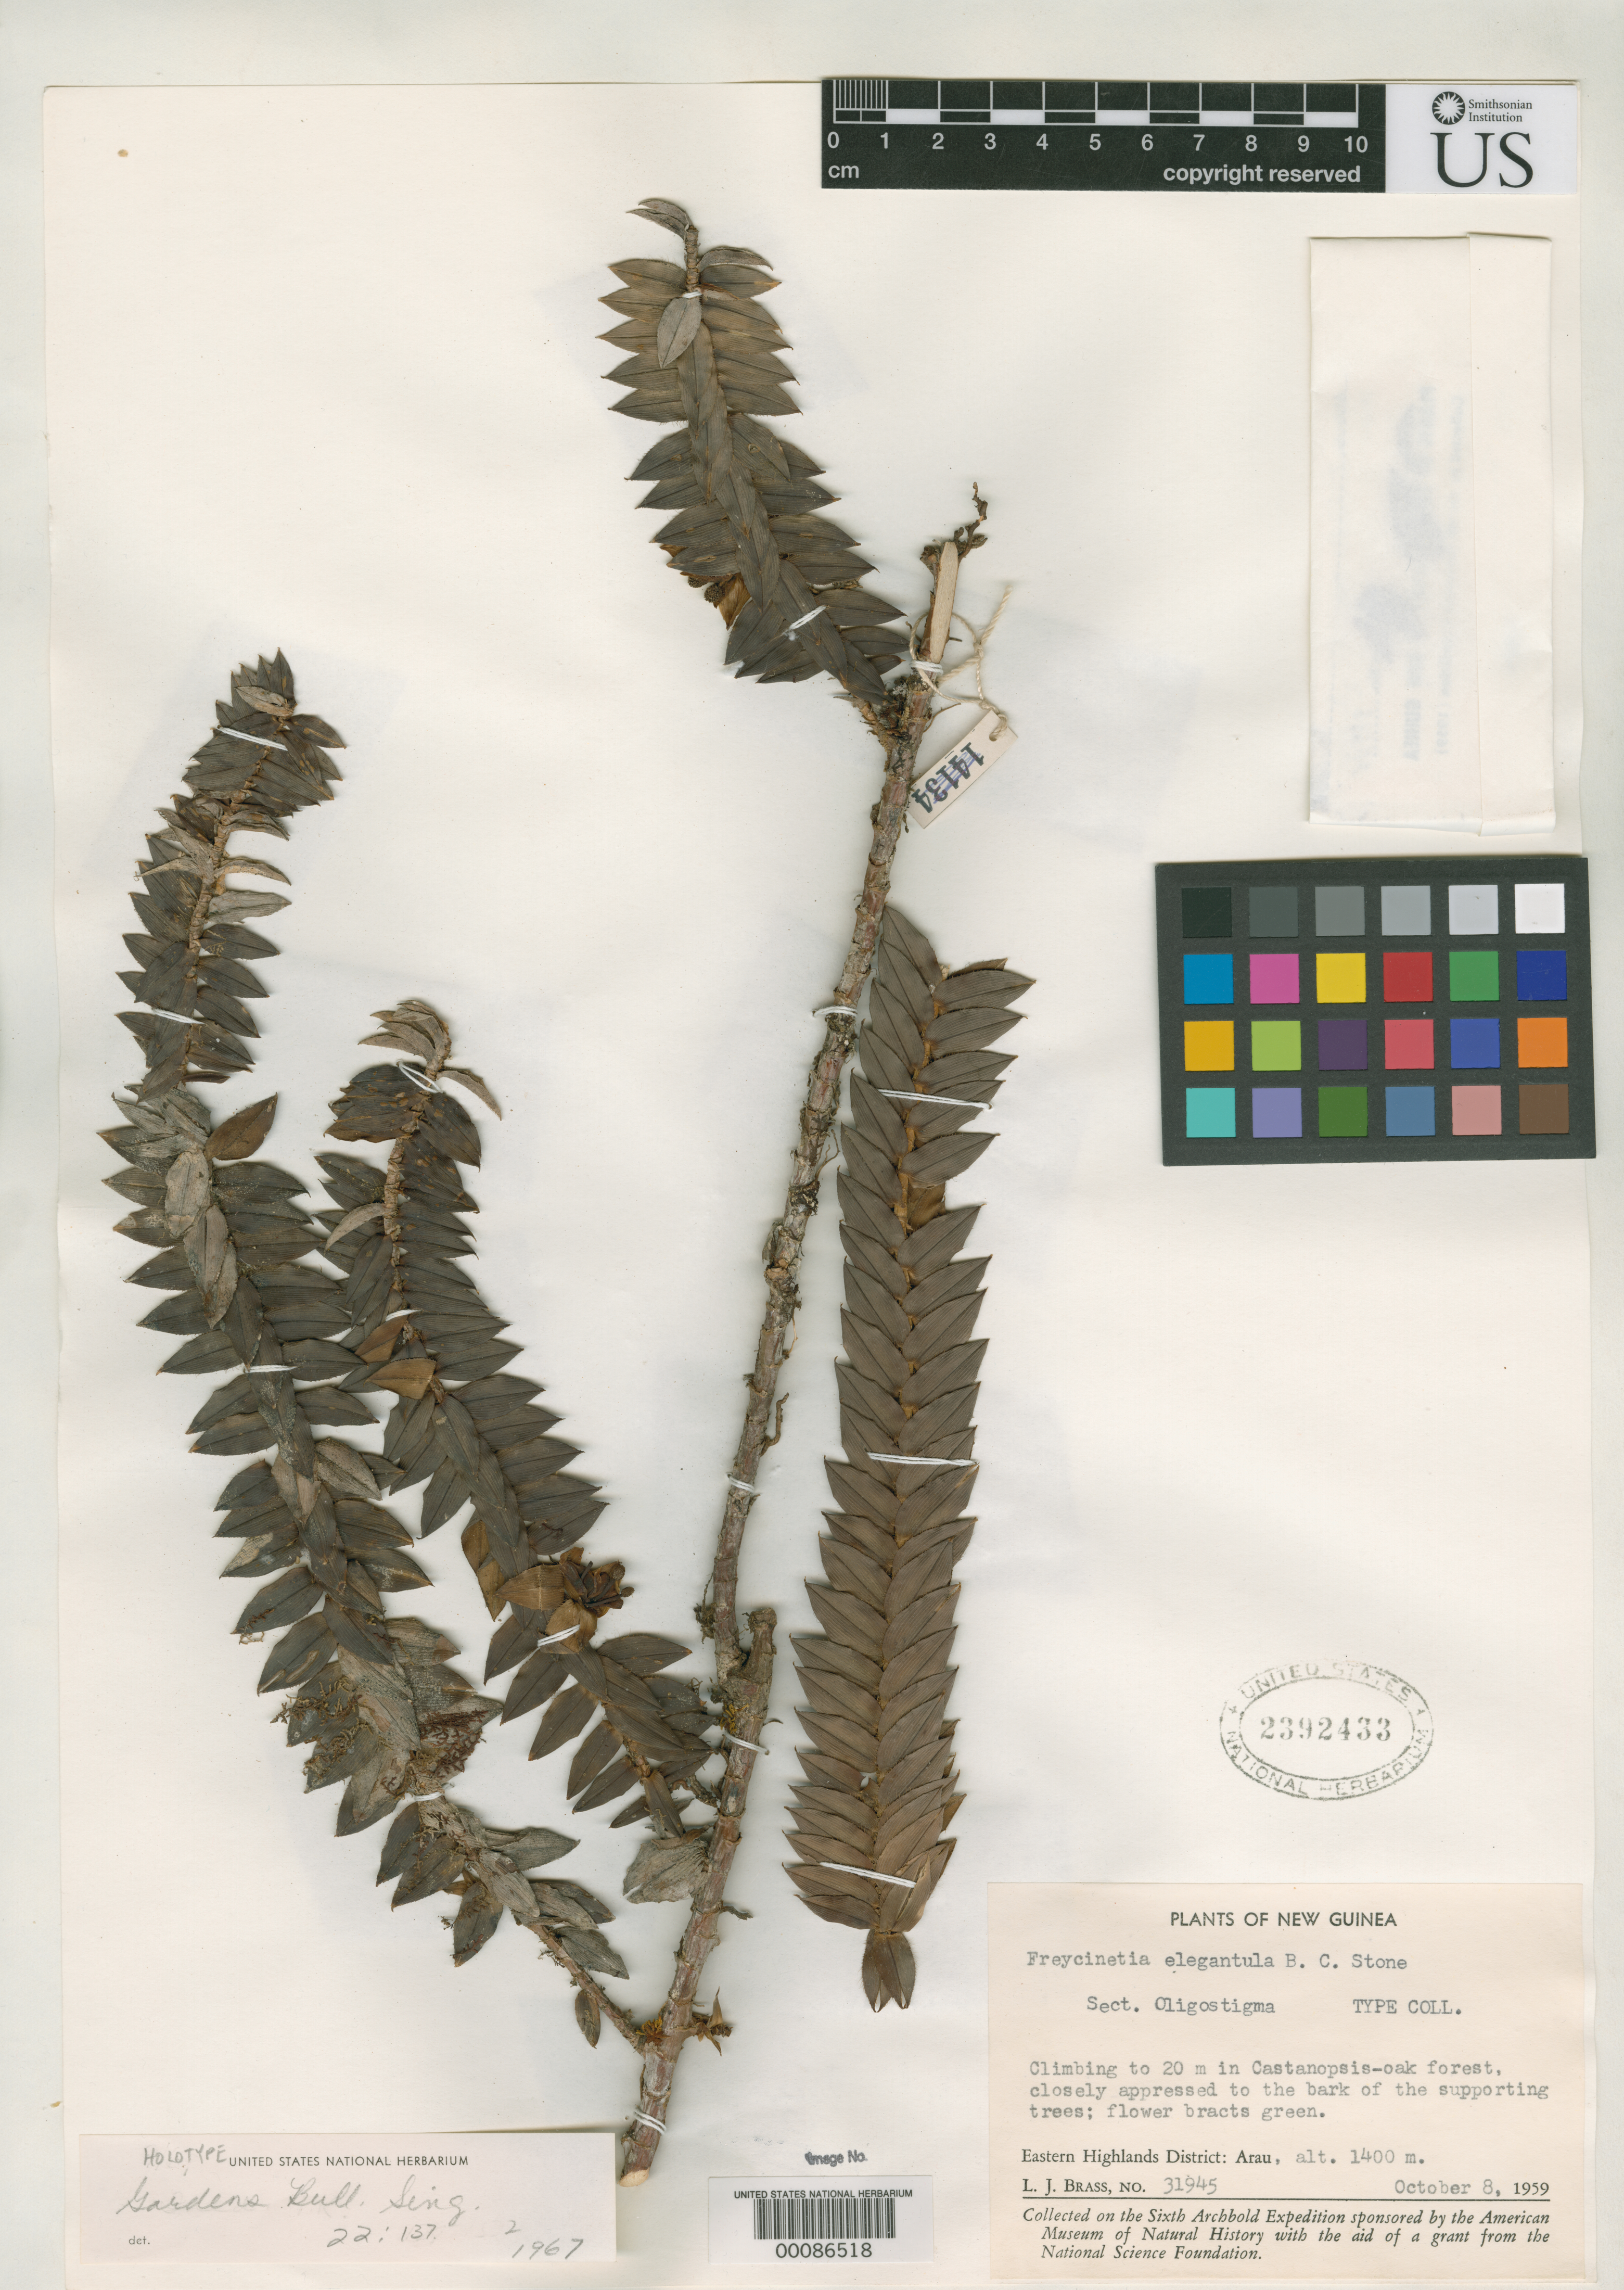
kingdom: Plantae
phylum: Tracheophyta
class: Liliopsida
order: Pandanales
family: Pandanaceae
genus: Freycinetia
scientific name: Freycinetia elegantula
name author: B.C. Stone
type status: Holotype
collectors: L. J. Brass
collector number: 31945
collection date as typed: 08 Oct 1959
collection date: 1959-10-08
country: Papua New Guinea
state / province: Eastern Highlands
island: New Guinea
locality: Arau.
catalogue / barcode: US 2392433